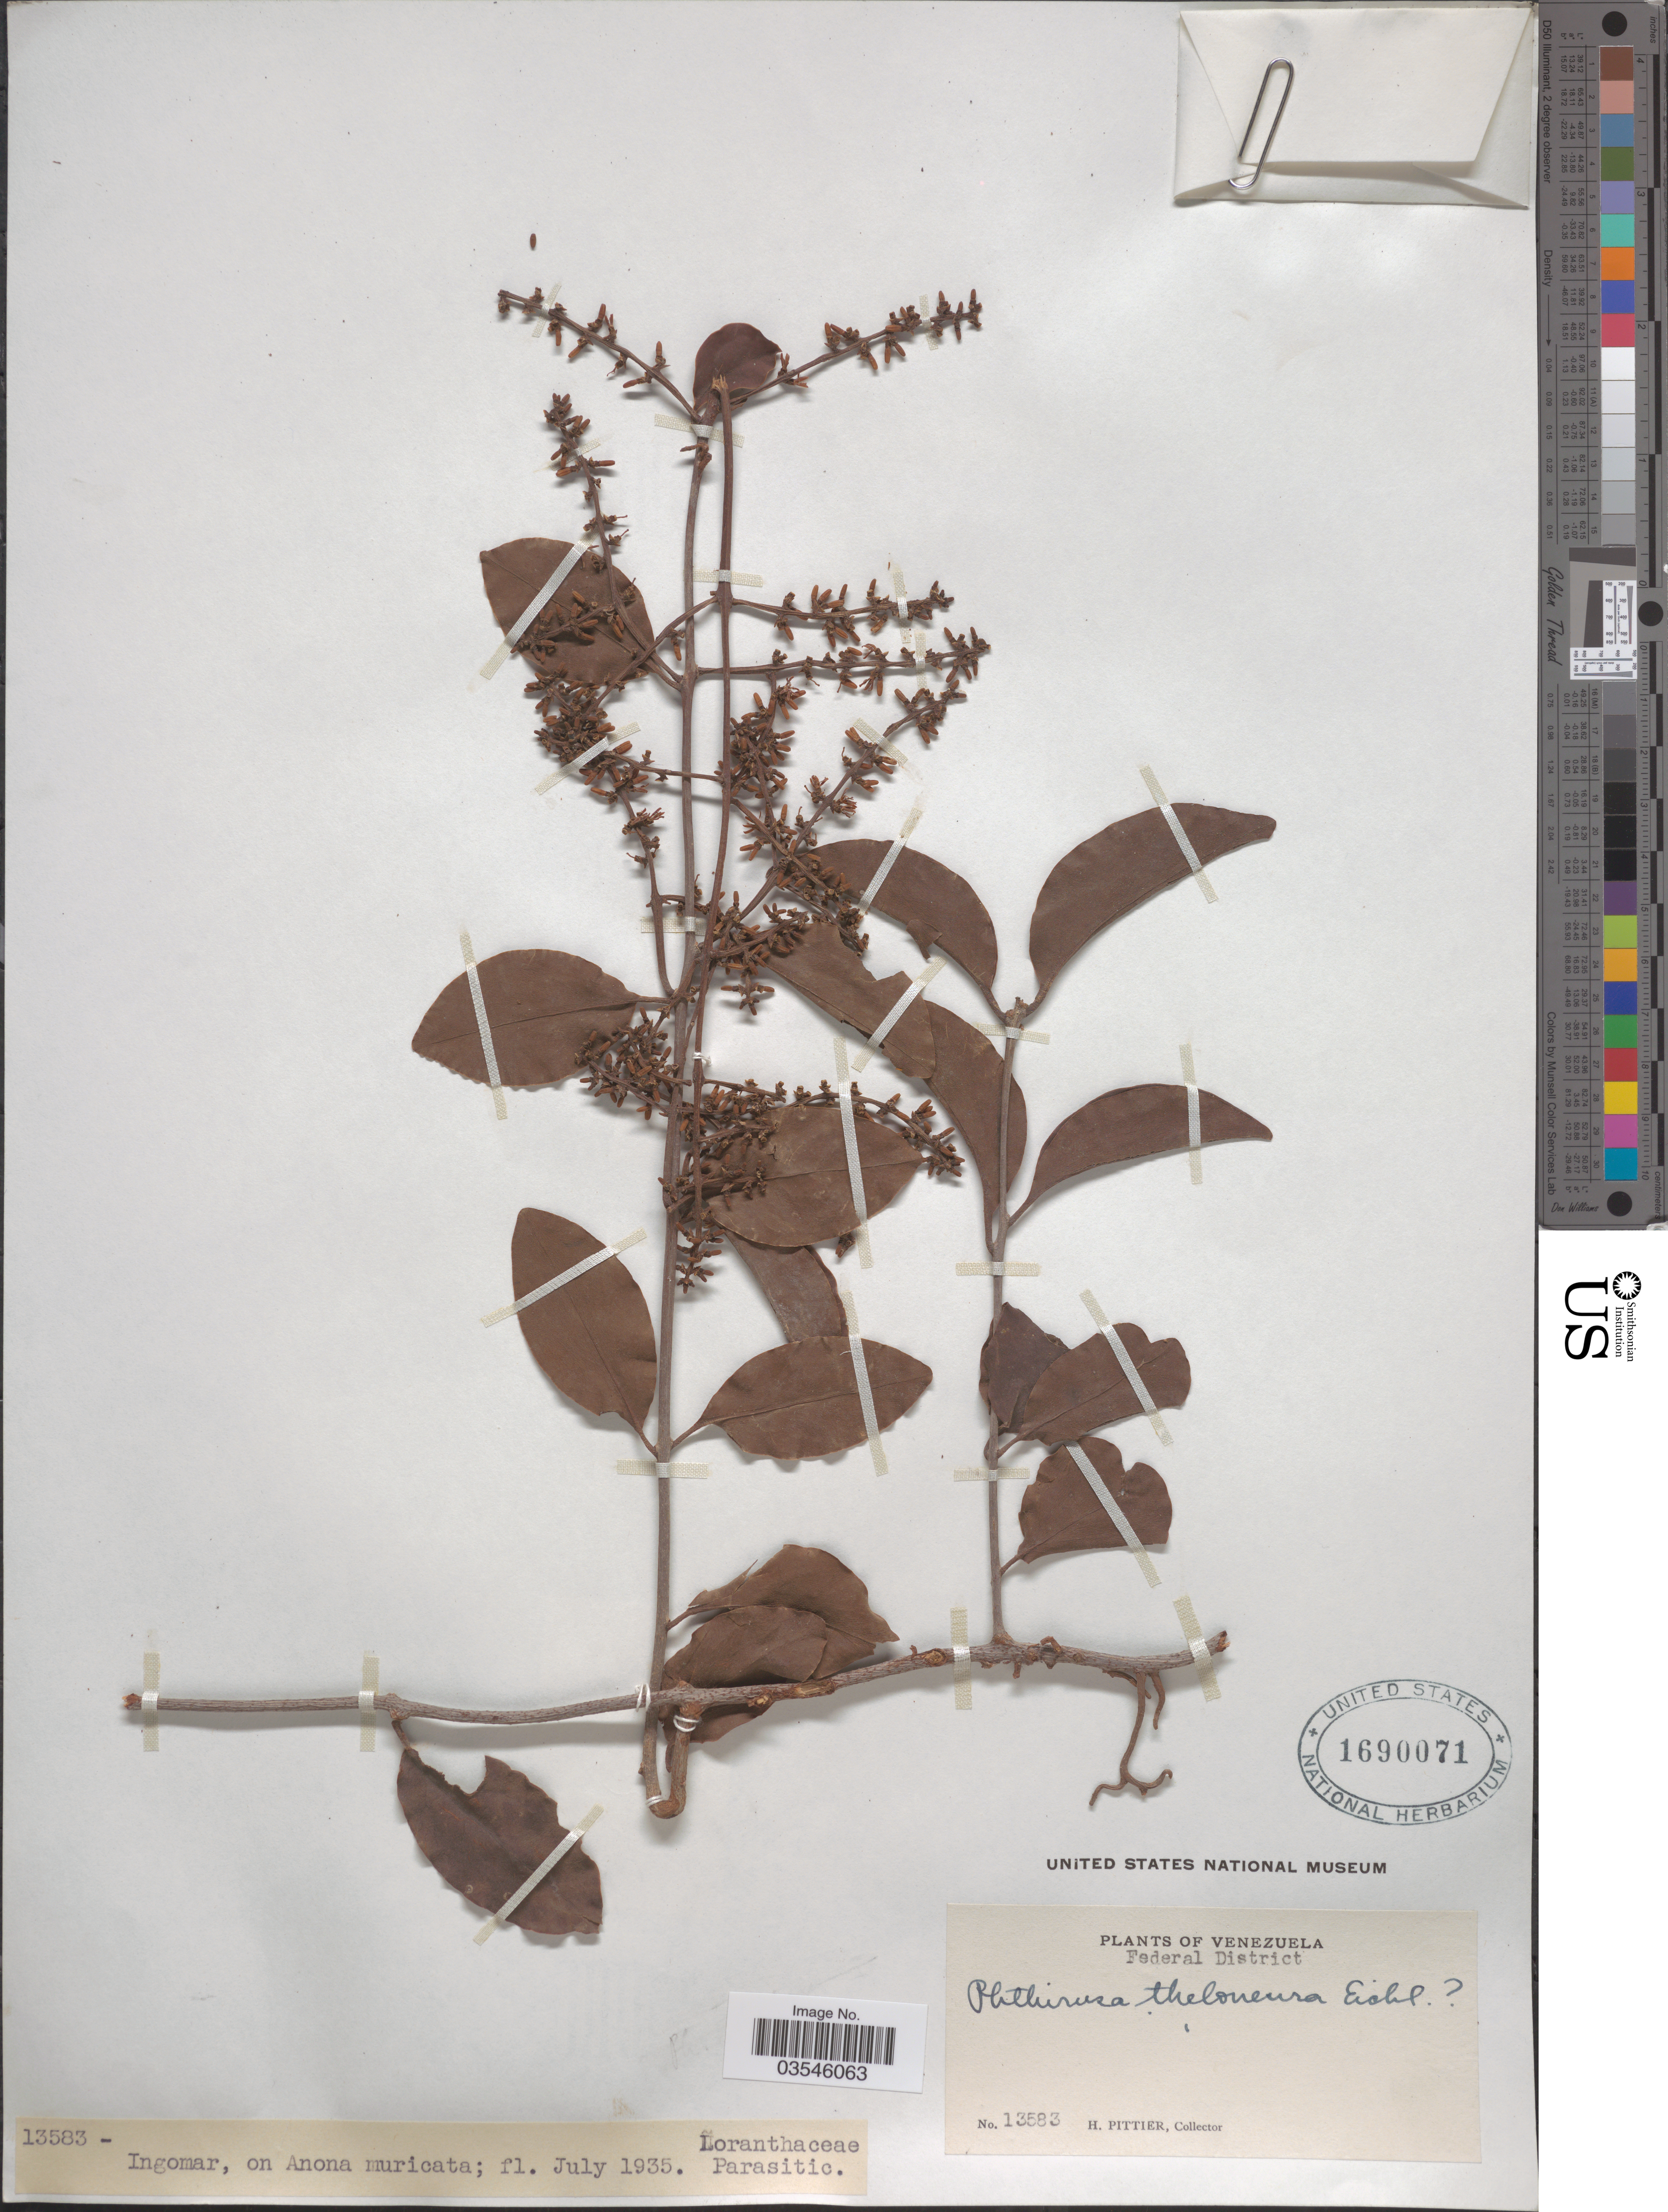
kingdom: Plantae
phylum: Tracheophyta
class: Magnoliopsida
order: Santalales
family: Loranthaceae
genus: Phthirusa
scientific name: Phthirusa adunca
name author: (G. Mey.) Maguire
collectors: H. F. Pittier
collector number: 13583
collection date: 1935-07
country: Venezuela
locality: Federal District. Ingomar [unsure placement]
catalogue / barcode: US 1690071